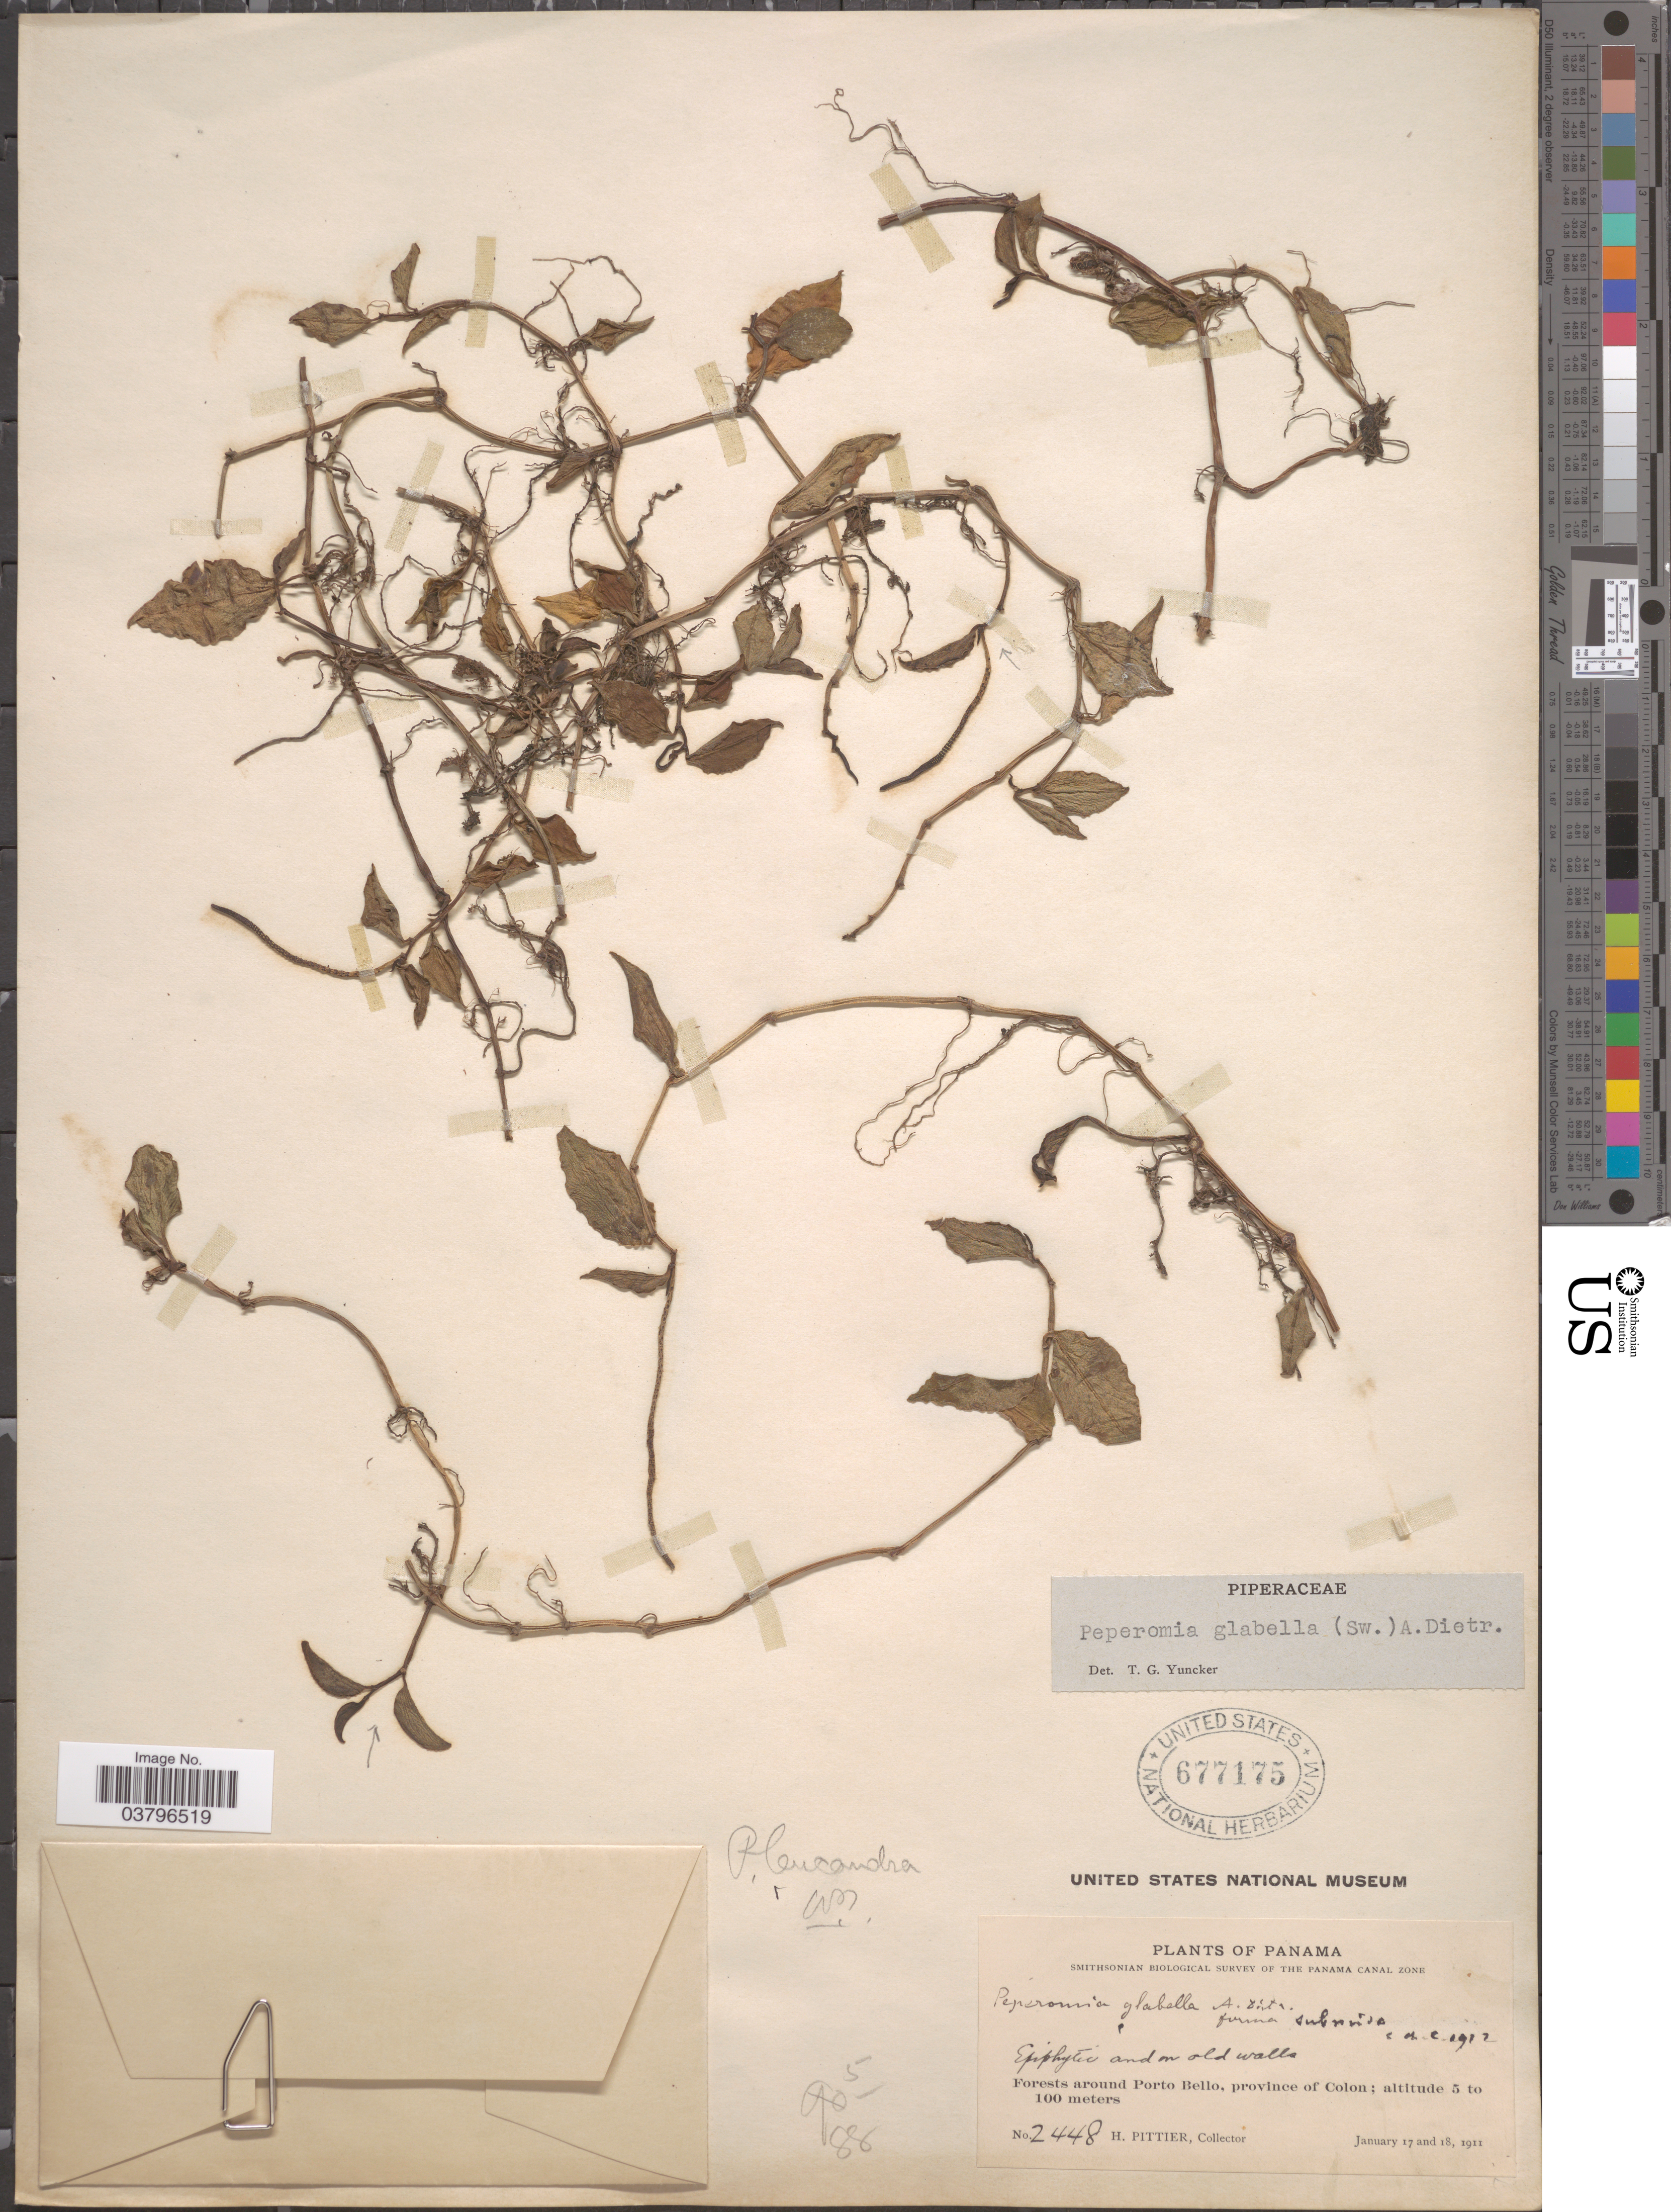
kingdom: Plantae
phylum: Tracheophyta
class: Magnoliopsida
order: Piperales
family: Piperaceae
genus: Peperomia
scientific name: Peperomia glabella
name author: (Sw.) A. Dietr.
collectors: H. F. Pittier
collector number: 2448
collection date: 1911-01-17/1911-01-18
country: Panama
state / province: Colón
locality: Forests around Porto Bello.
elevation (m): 5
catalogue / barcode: US 677175